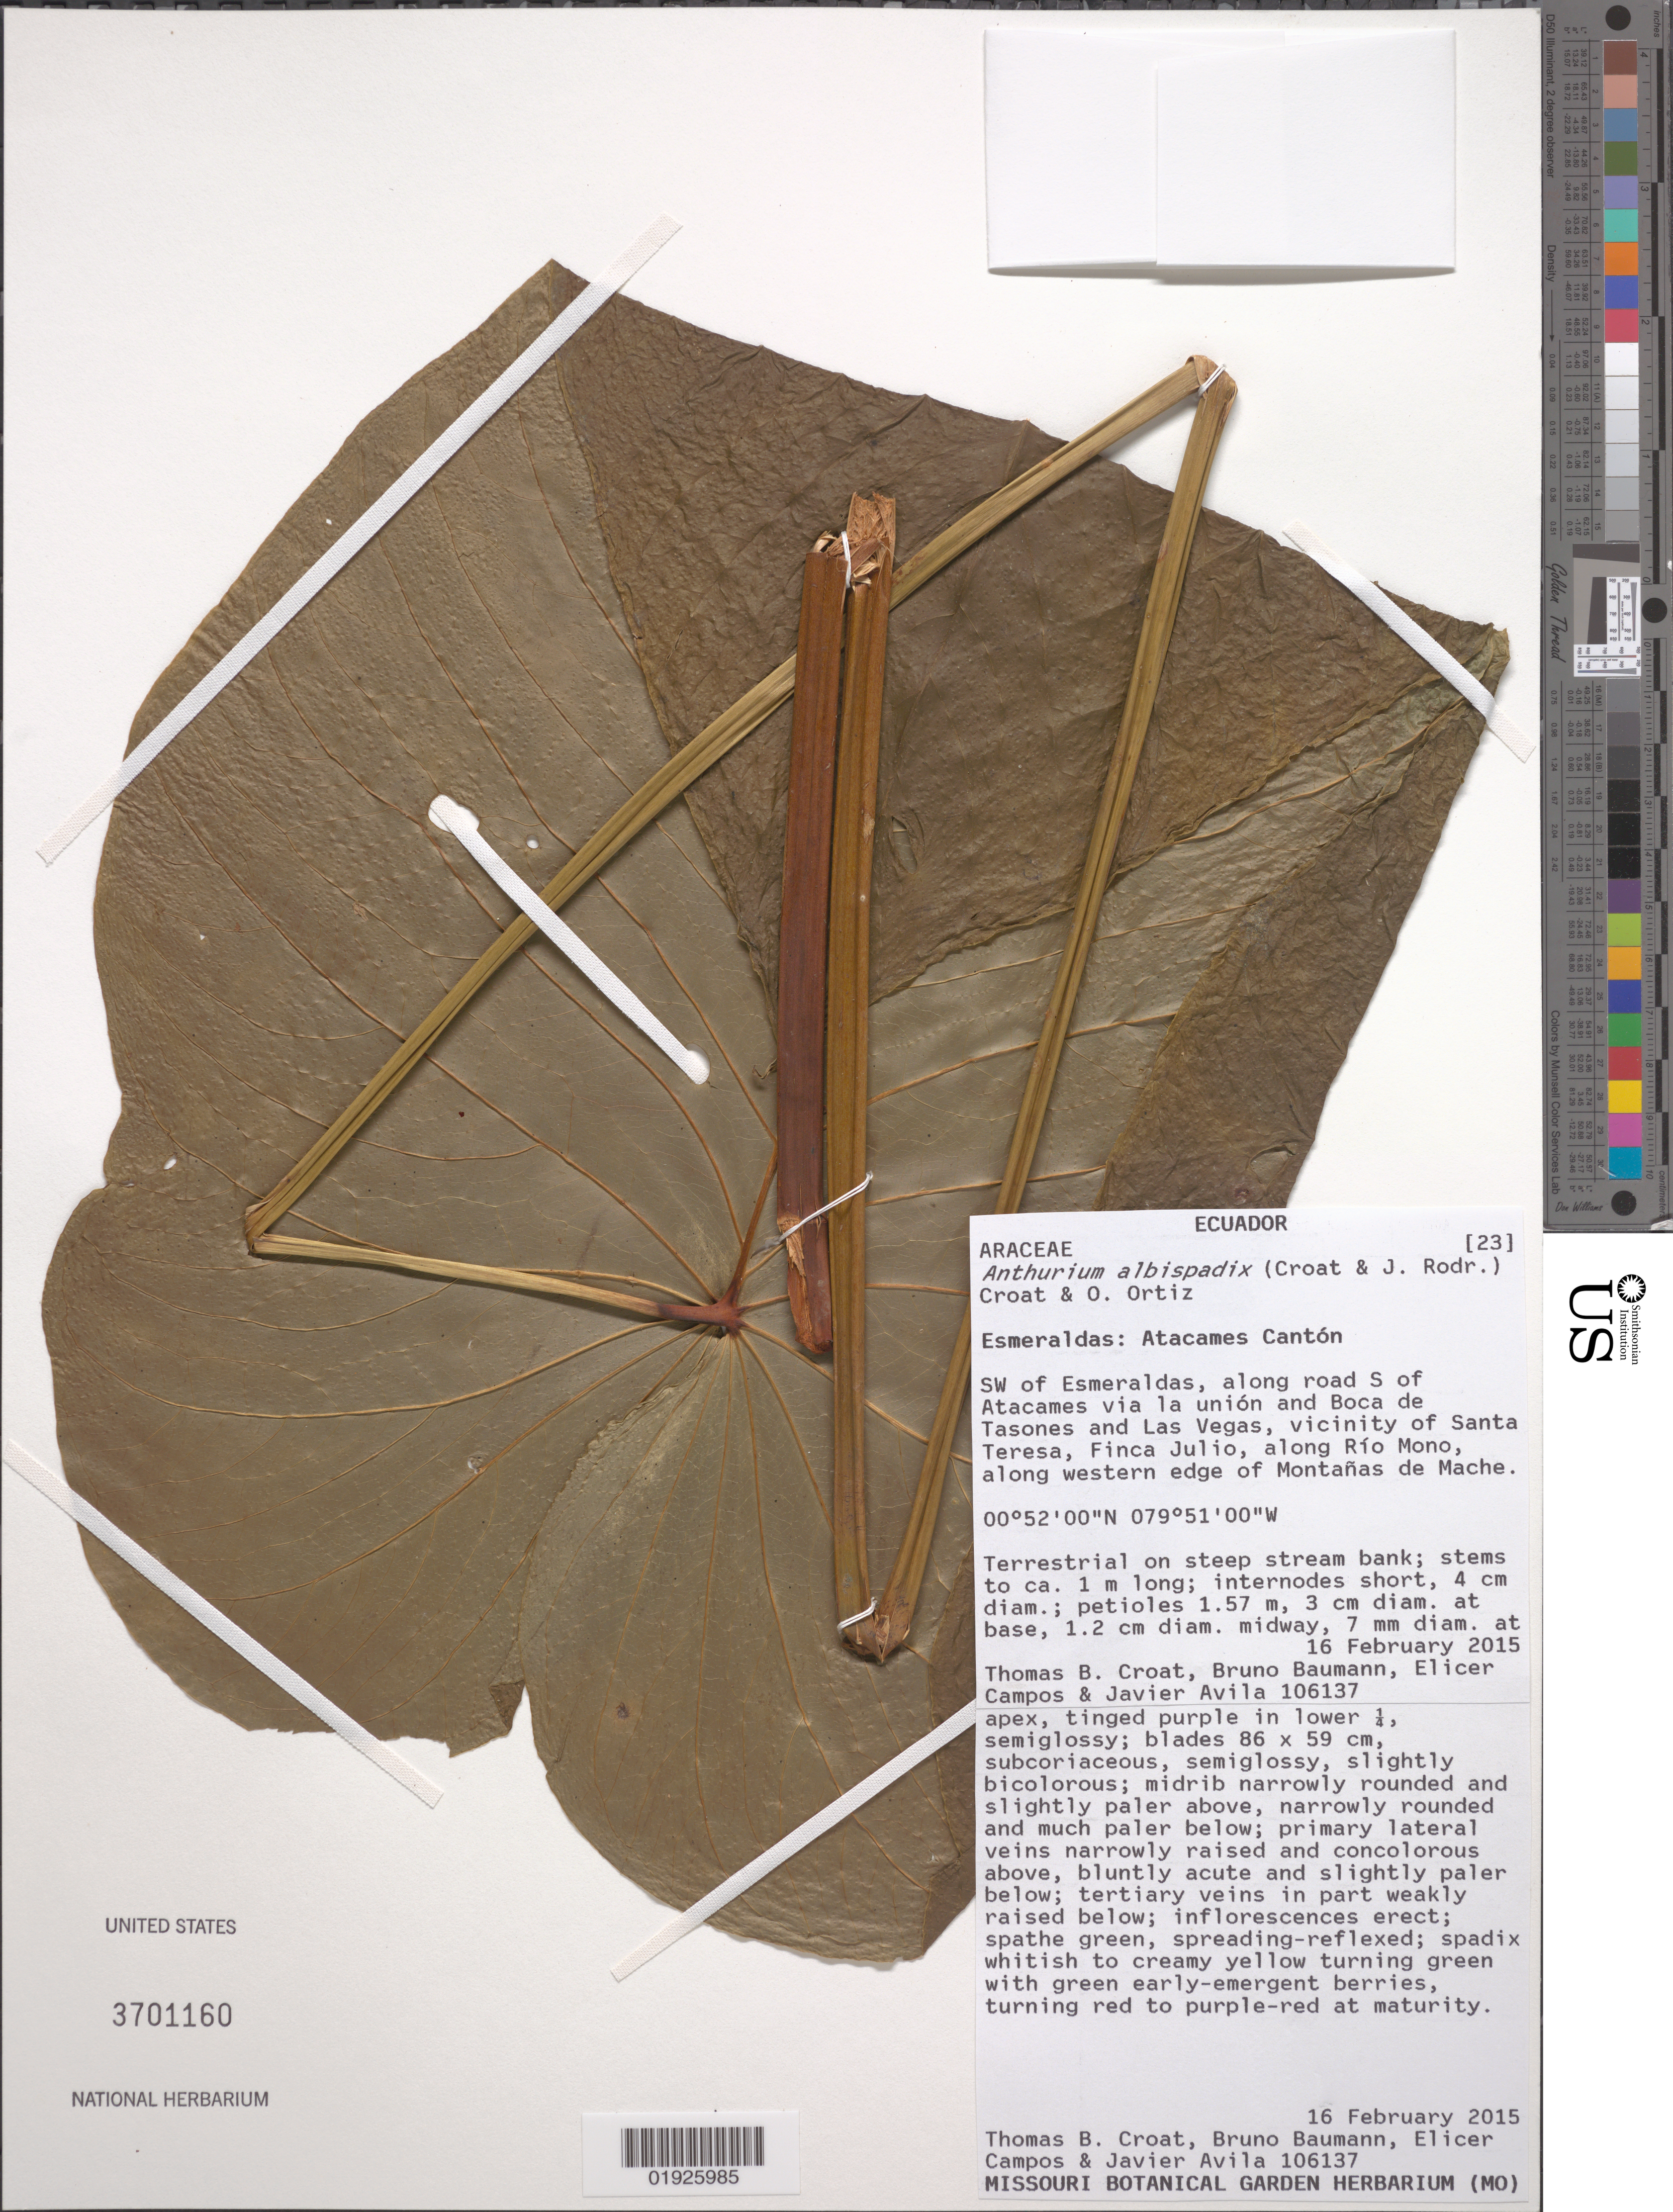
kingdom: Plantae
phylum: Tracheophyta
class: Liliopsida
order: Alismatales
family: Araceae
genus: Anthurium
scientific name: Anthurium albispadix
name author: (Croat & J. Rodr.) Croat & O. Ortiz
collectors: T. B. Croat, B. Baumann, E. Campos & J. Avila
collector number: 106137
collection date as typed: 16 Feb 2015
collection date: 2015-02-16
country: Ecuador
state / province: Esmeraldas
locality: Atacames Canton, SW of Esmeraldas, along road S of Atacames via la union and Boca de Tasones and Las Vegas, vicinity of Santa Teresa, Finca Julio, along Rio Mono, along western edge of Montanas de Mache.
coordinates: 00 52 00 N, 079 51 00 W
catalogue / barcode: US 3701160